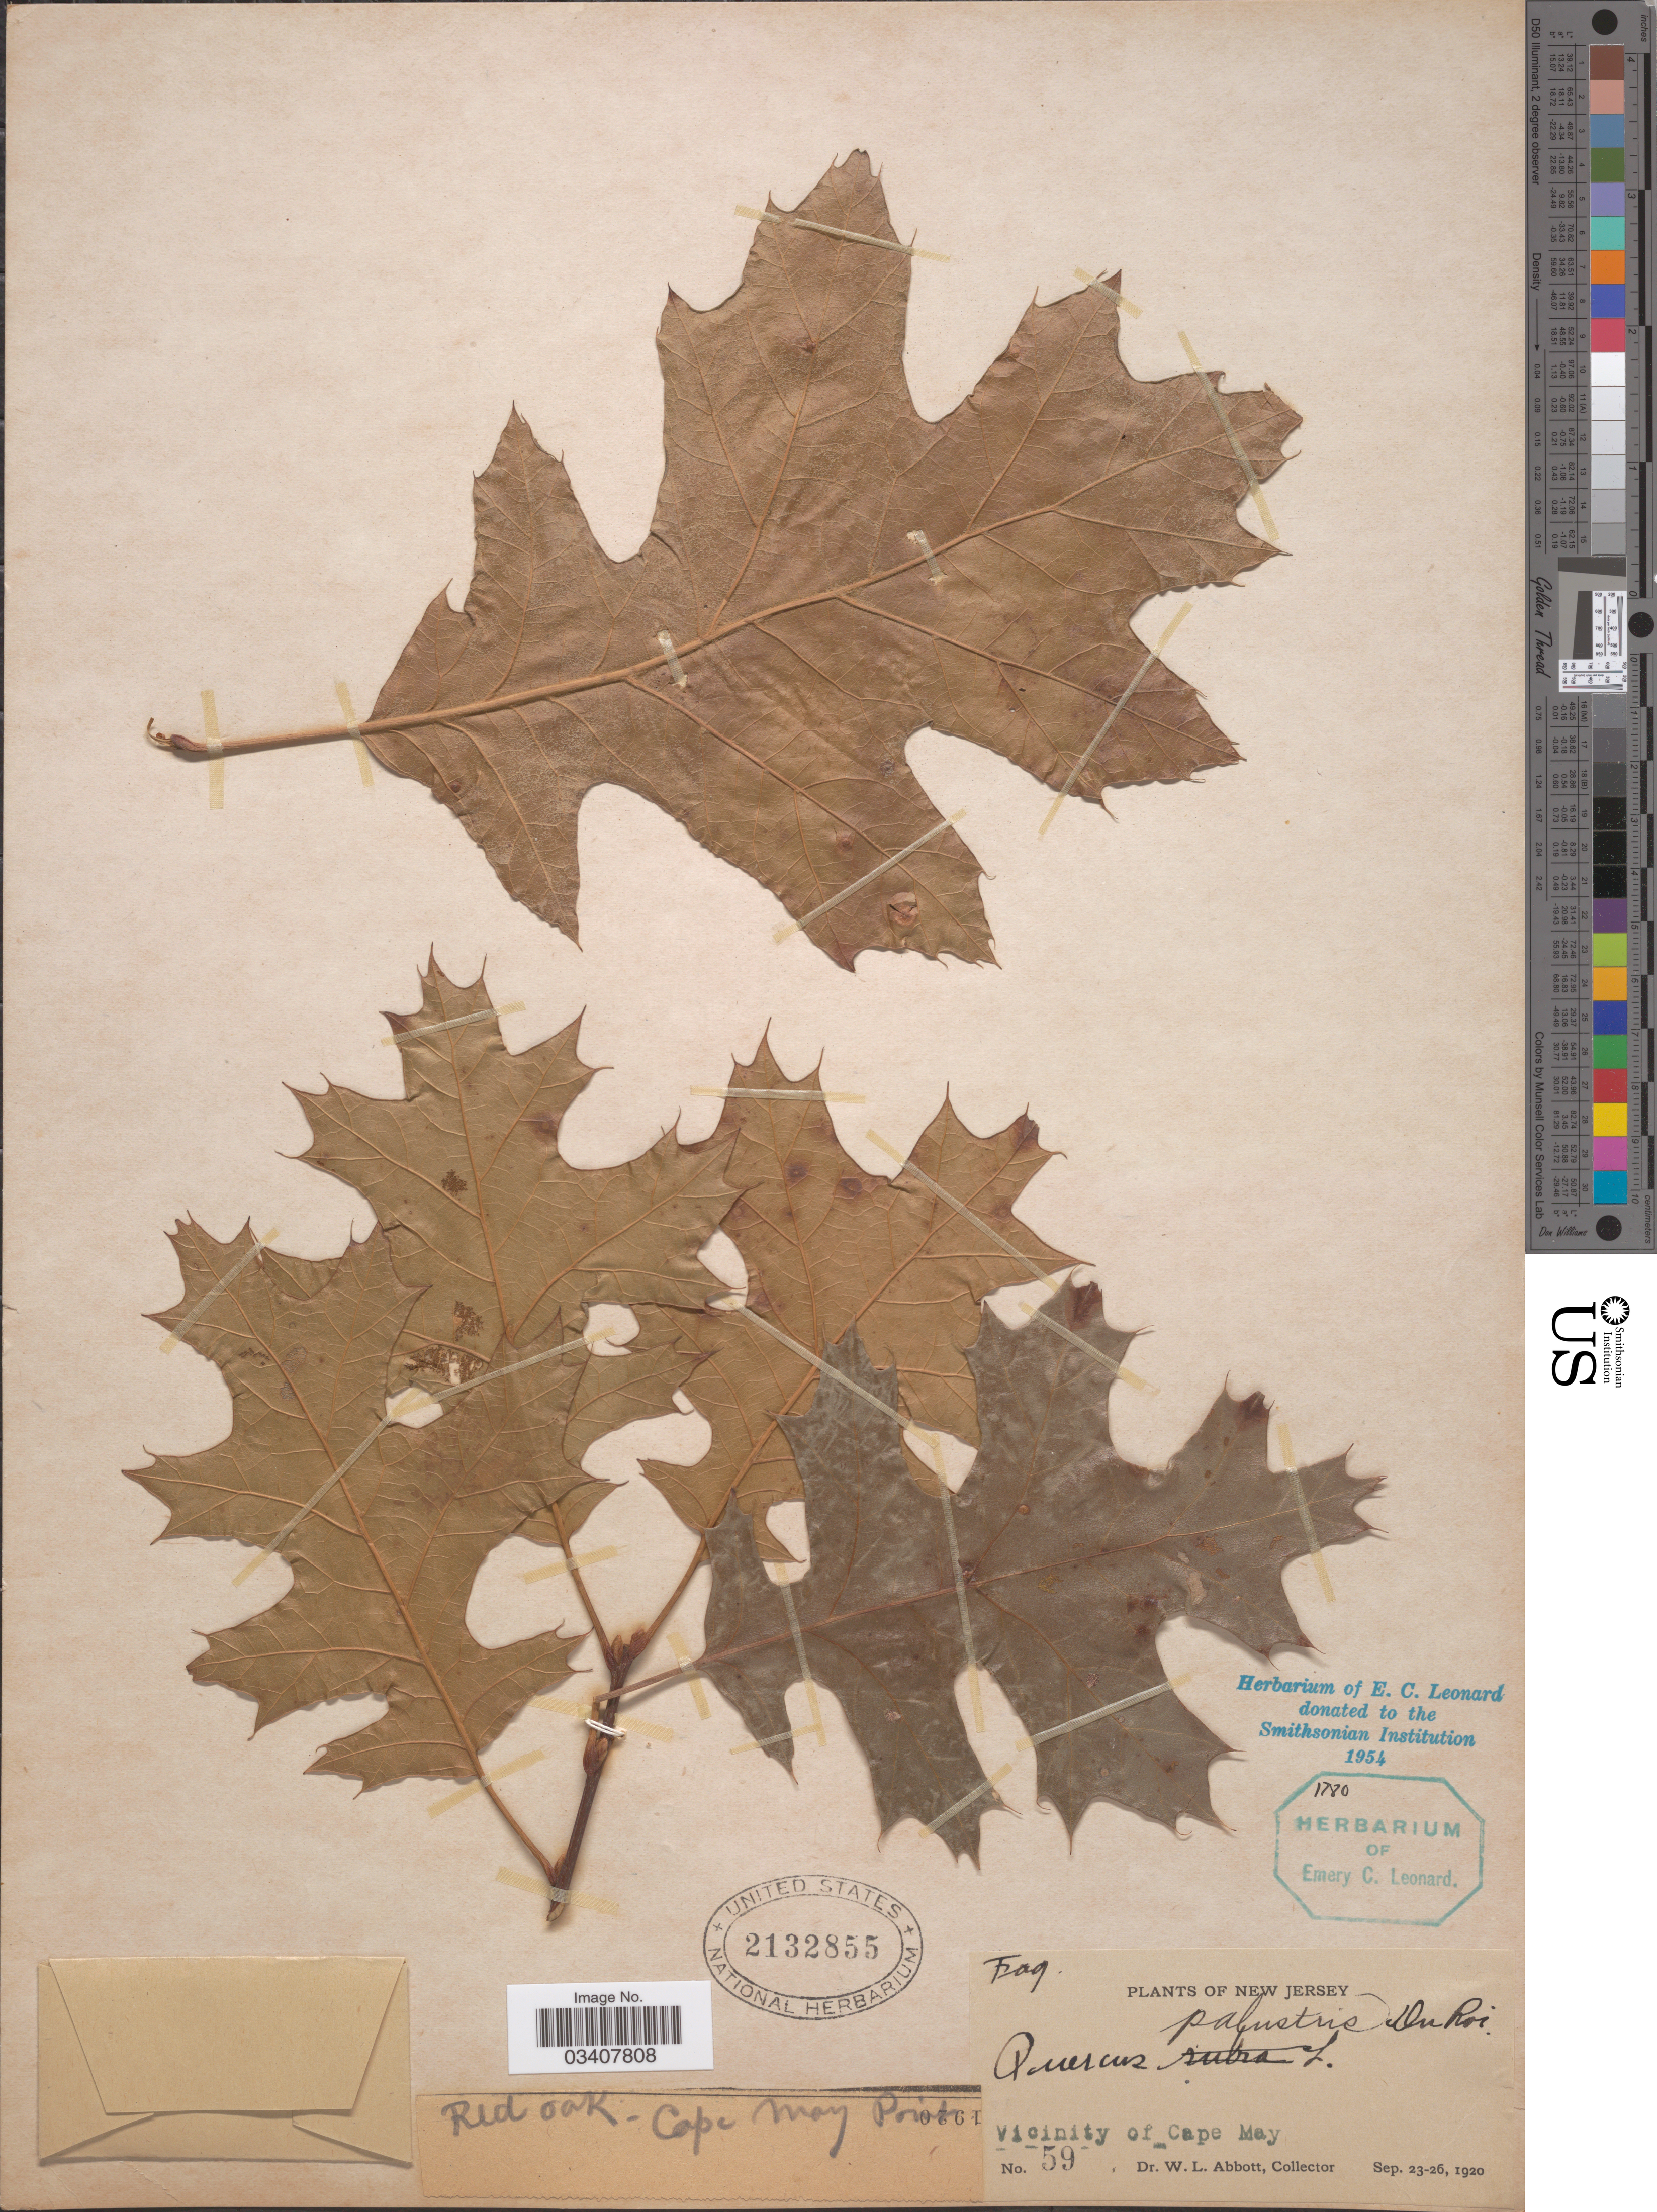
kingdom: Plantae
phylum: Tracheophyta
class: Magnoliopsida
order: Fagales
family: Fagaceae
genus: Quercus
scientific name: Quercus palustris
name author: Münchh.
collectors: W. L. Abbott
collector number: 59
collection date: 1920-09-23/1920-09-26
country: United States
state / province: New Jersey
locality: Vicinity of Cape May. Cape May Point.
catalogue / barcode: US 2132855